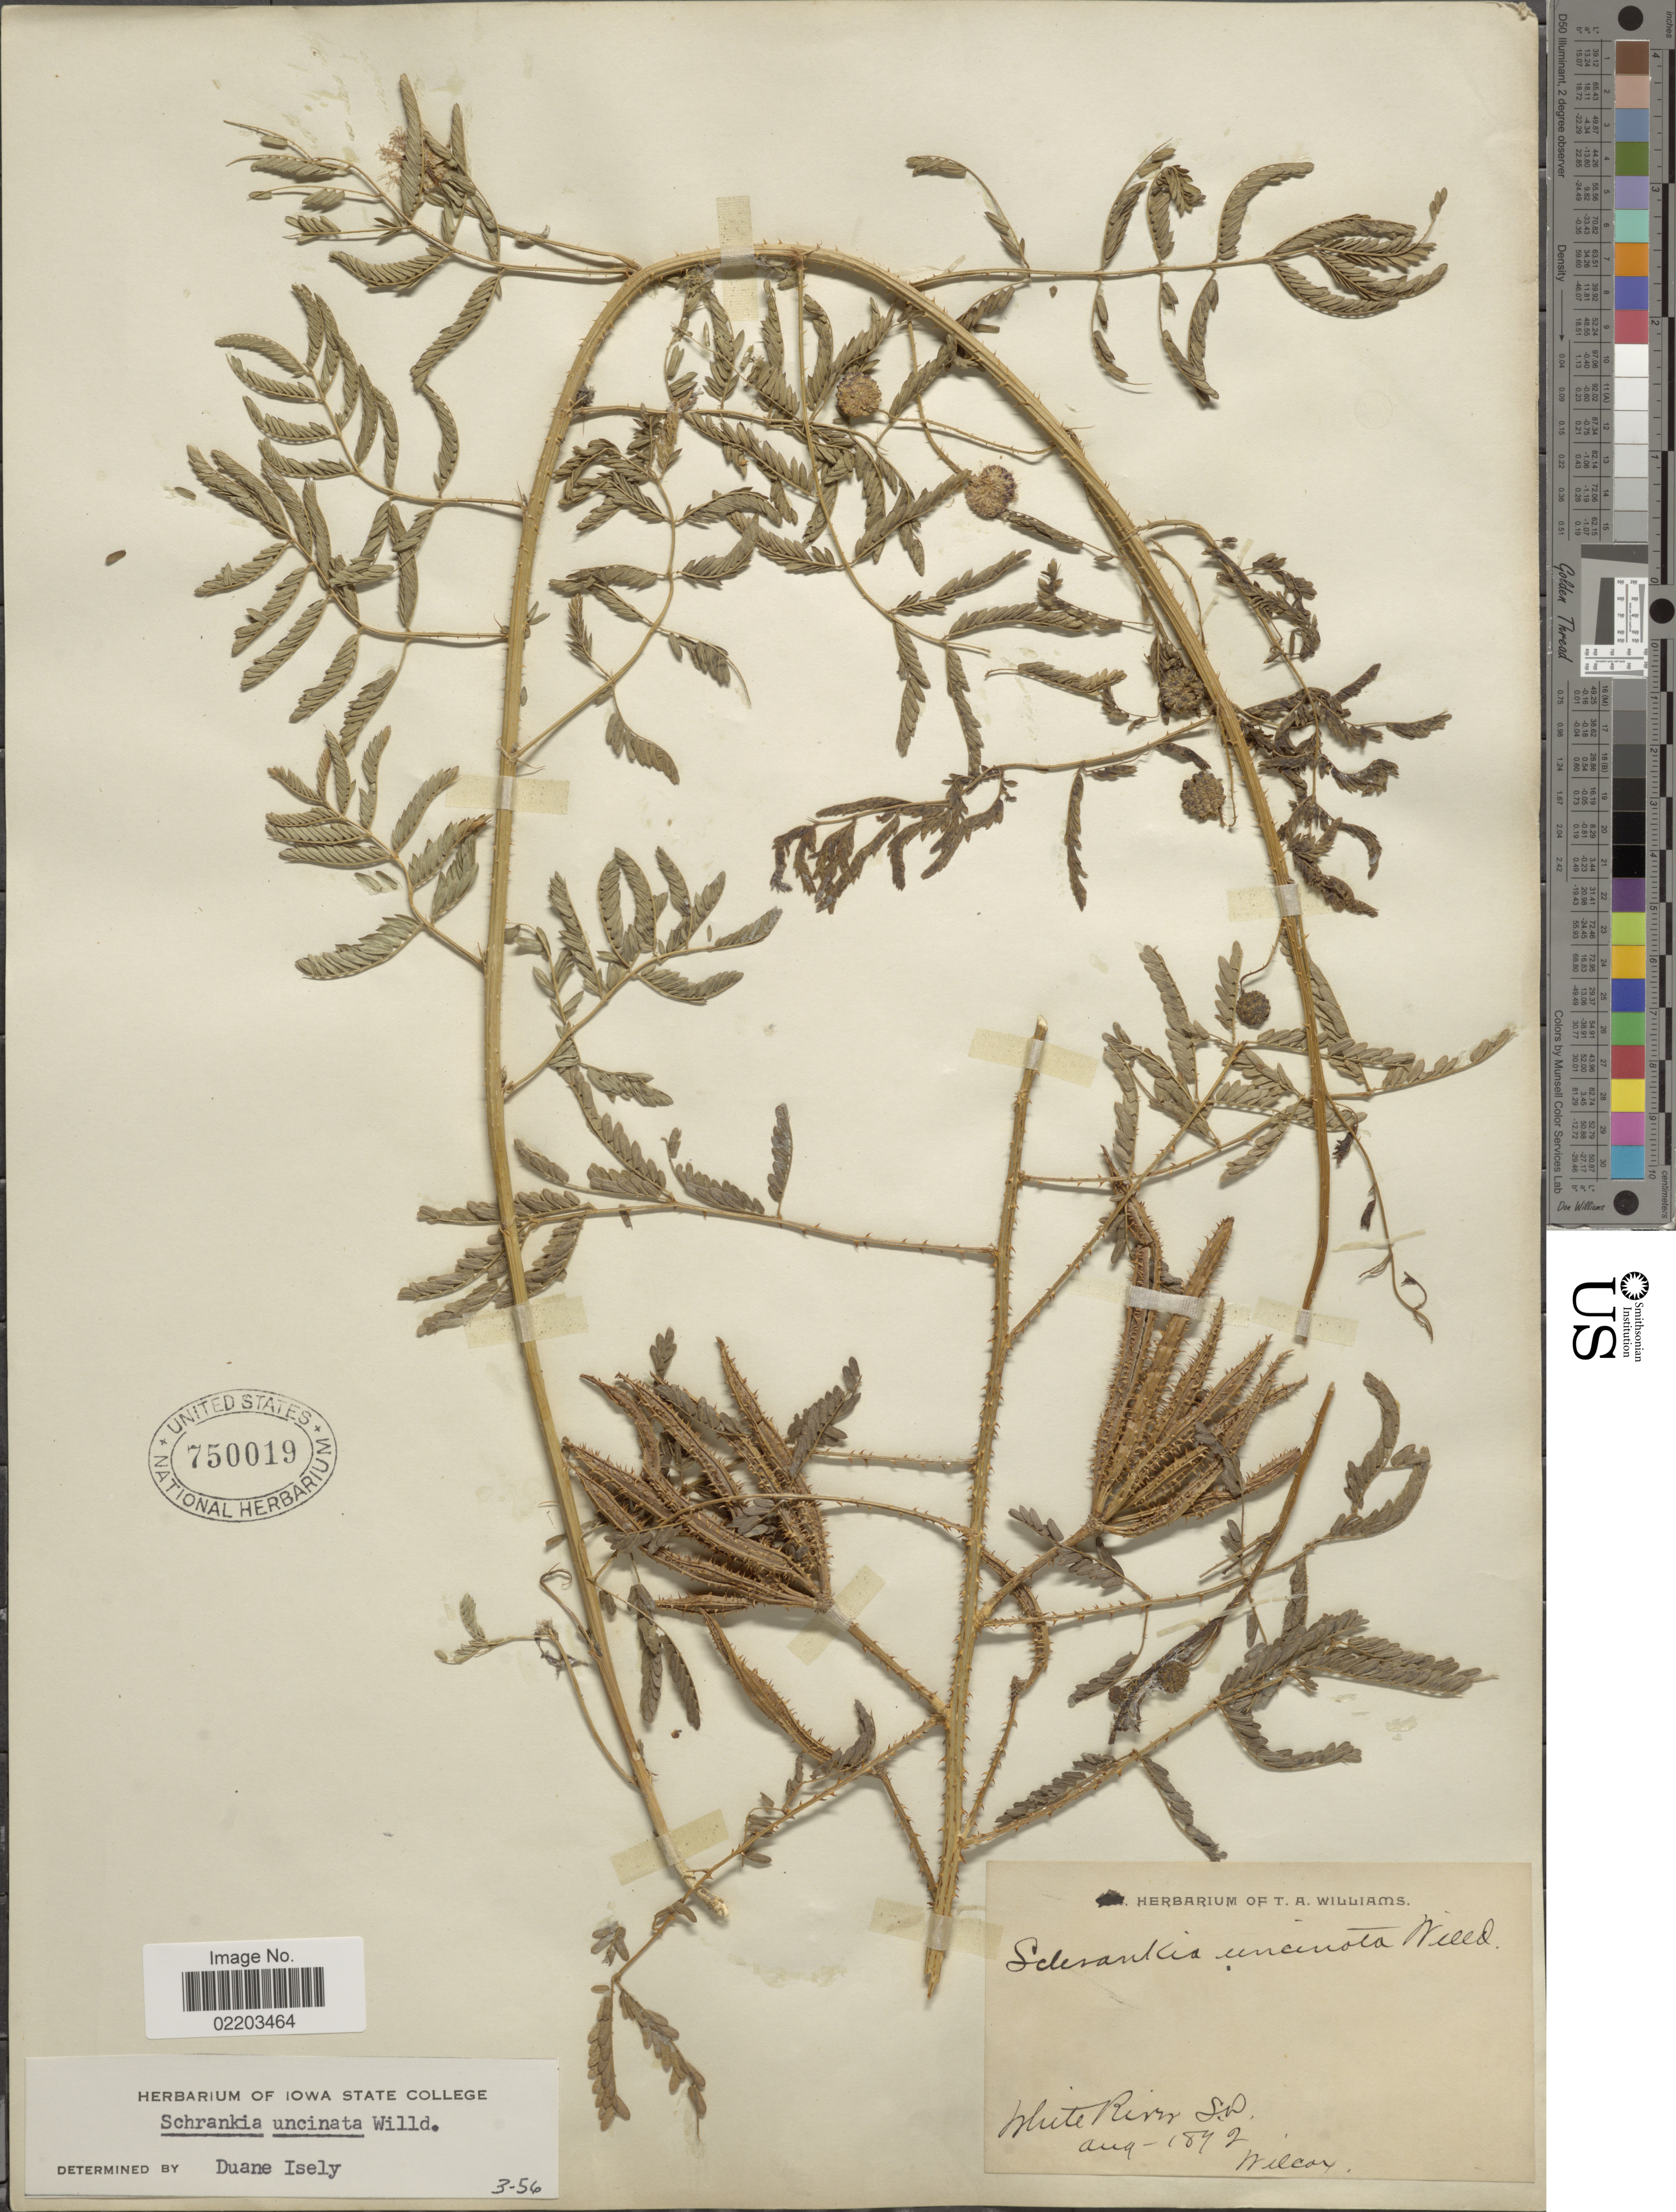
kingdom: Plantae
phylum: Tracheophyta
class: Magnoliopsida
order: Fabales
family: Fabaceae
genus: Mimosa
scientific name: Mimosa nuttallii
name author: (DC.) B.L. Turner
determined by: Strong, M. T., (US), Smithsonian Institution - National Museum of Natural History (UNITED STATES)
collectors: -. Wilcox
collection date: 1892-08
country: United States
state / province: South Dakota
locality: White River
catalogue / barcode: US 750019